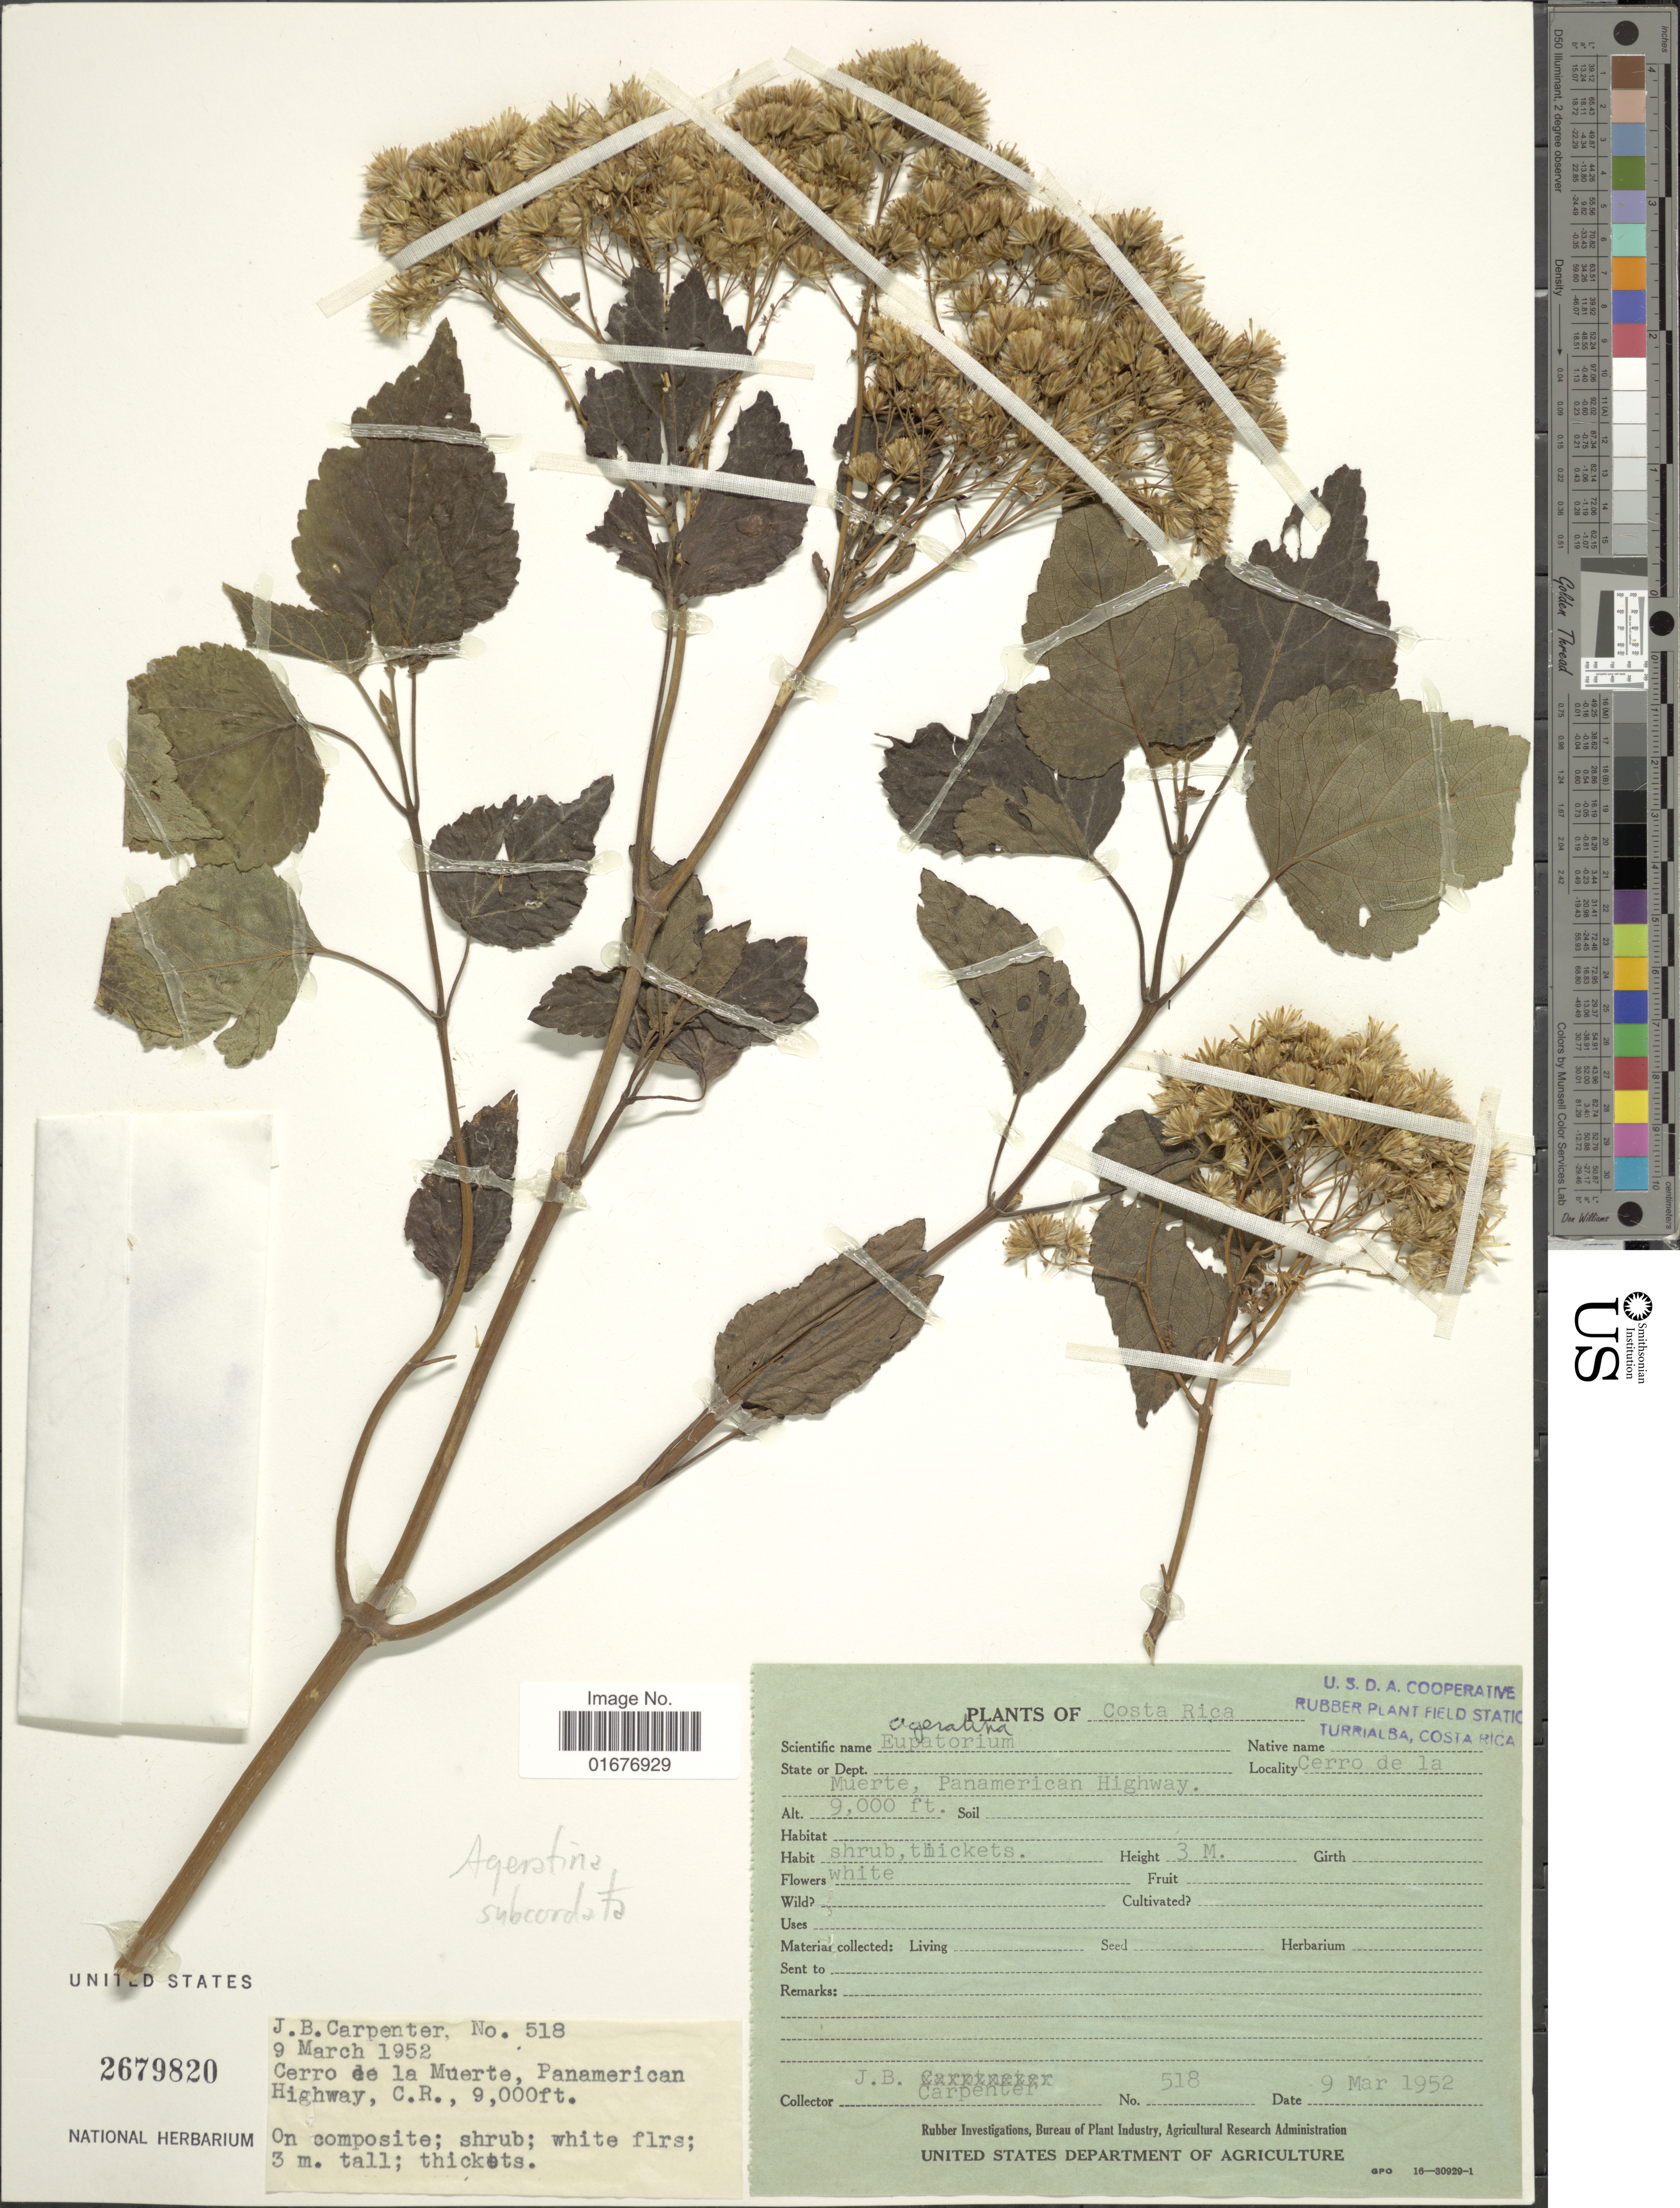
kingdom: Plantae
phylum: Tracheophyta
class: Magnoliopsida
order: Asterales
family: Asteraceae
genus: Ageratina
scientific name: Ageratina subcordata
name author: (Benth. ex Oerst.) R.M. King & H. Rob.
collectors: J. Carpenter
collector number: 518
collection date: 1952-03-09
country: Costa Rica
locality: Cerro de la Muerte, Panamerican Highway, C. R.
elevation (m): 2743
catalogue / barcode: US 2679820